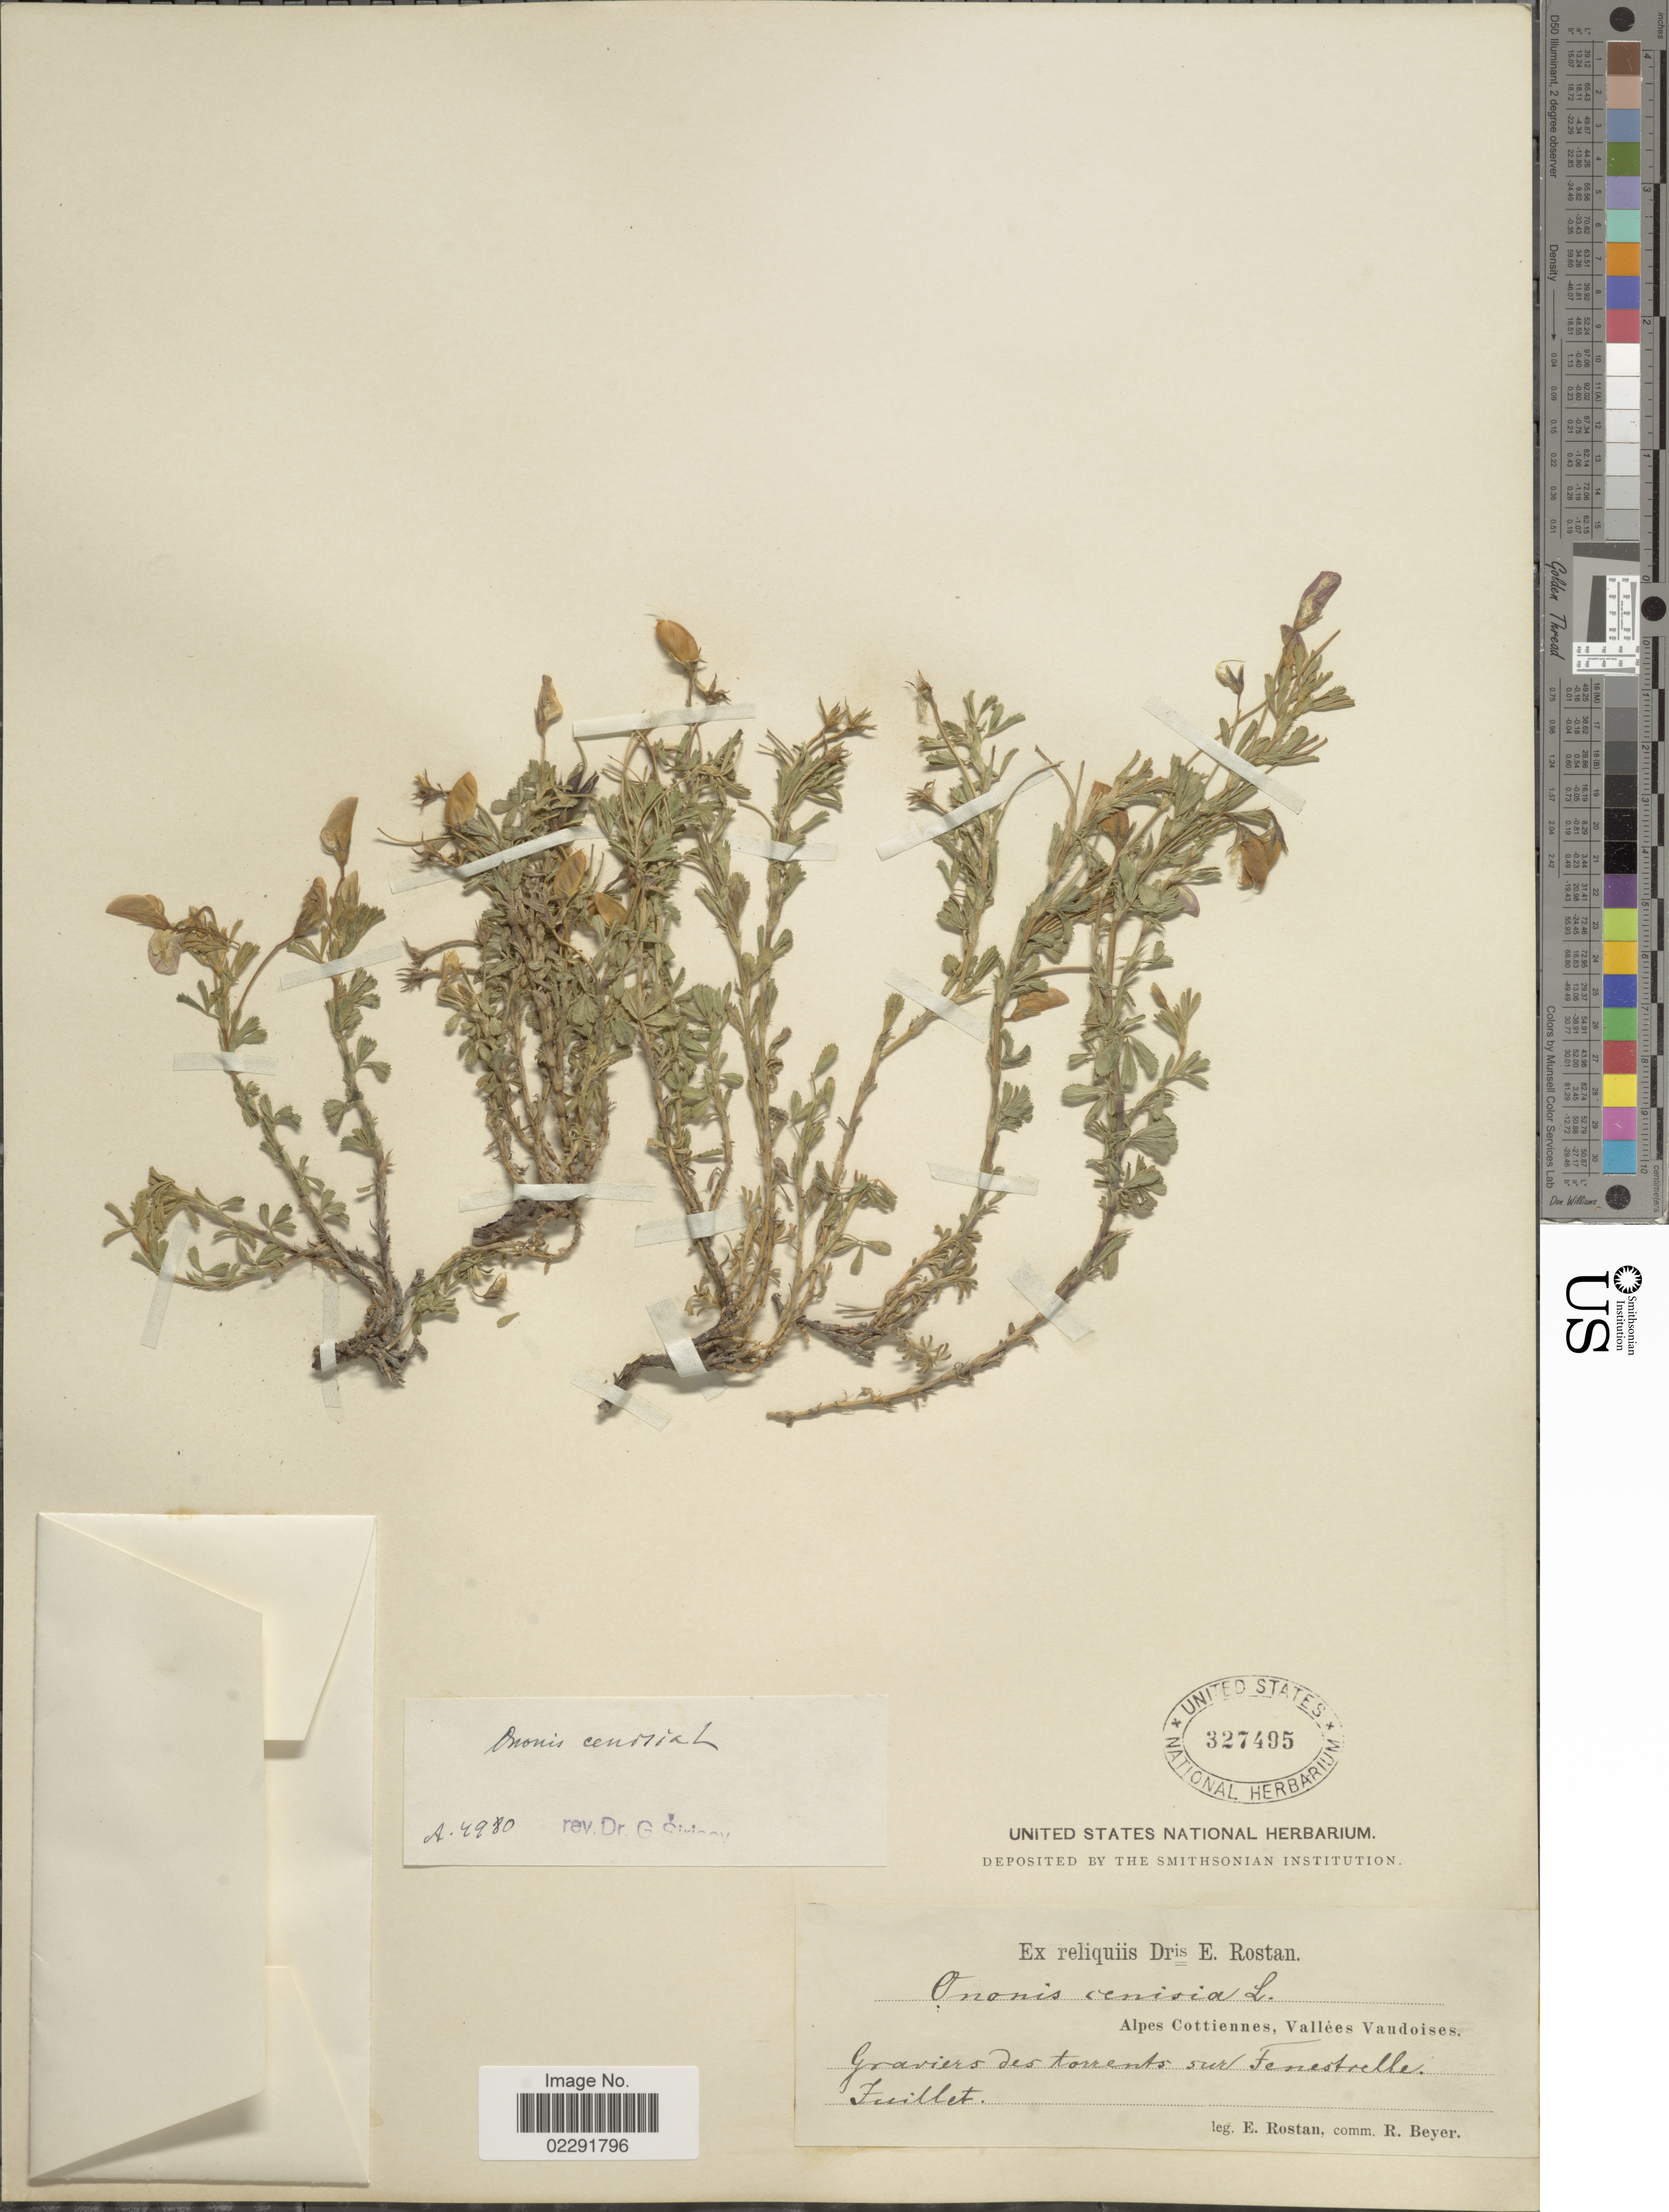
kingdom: Plantae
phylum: Tracheophyta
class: Magnoliopsida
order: Fabales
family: Fabaceae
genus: Ononis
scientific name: Ononis cenisia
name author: L.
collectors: E. Rostan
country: France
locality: Alpes Cottiennes, Vallees Vandoises, GRaviers des torrents sur Tenestrelle.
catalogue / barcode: US 327495